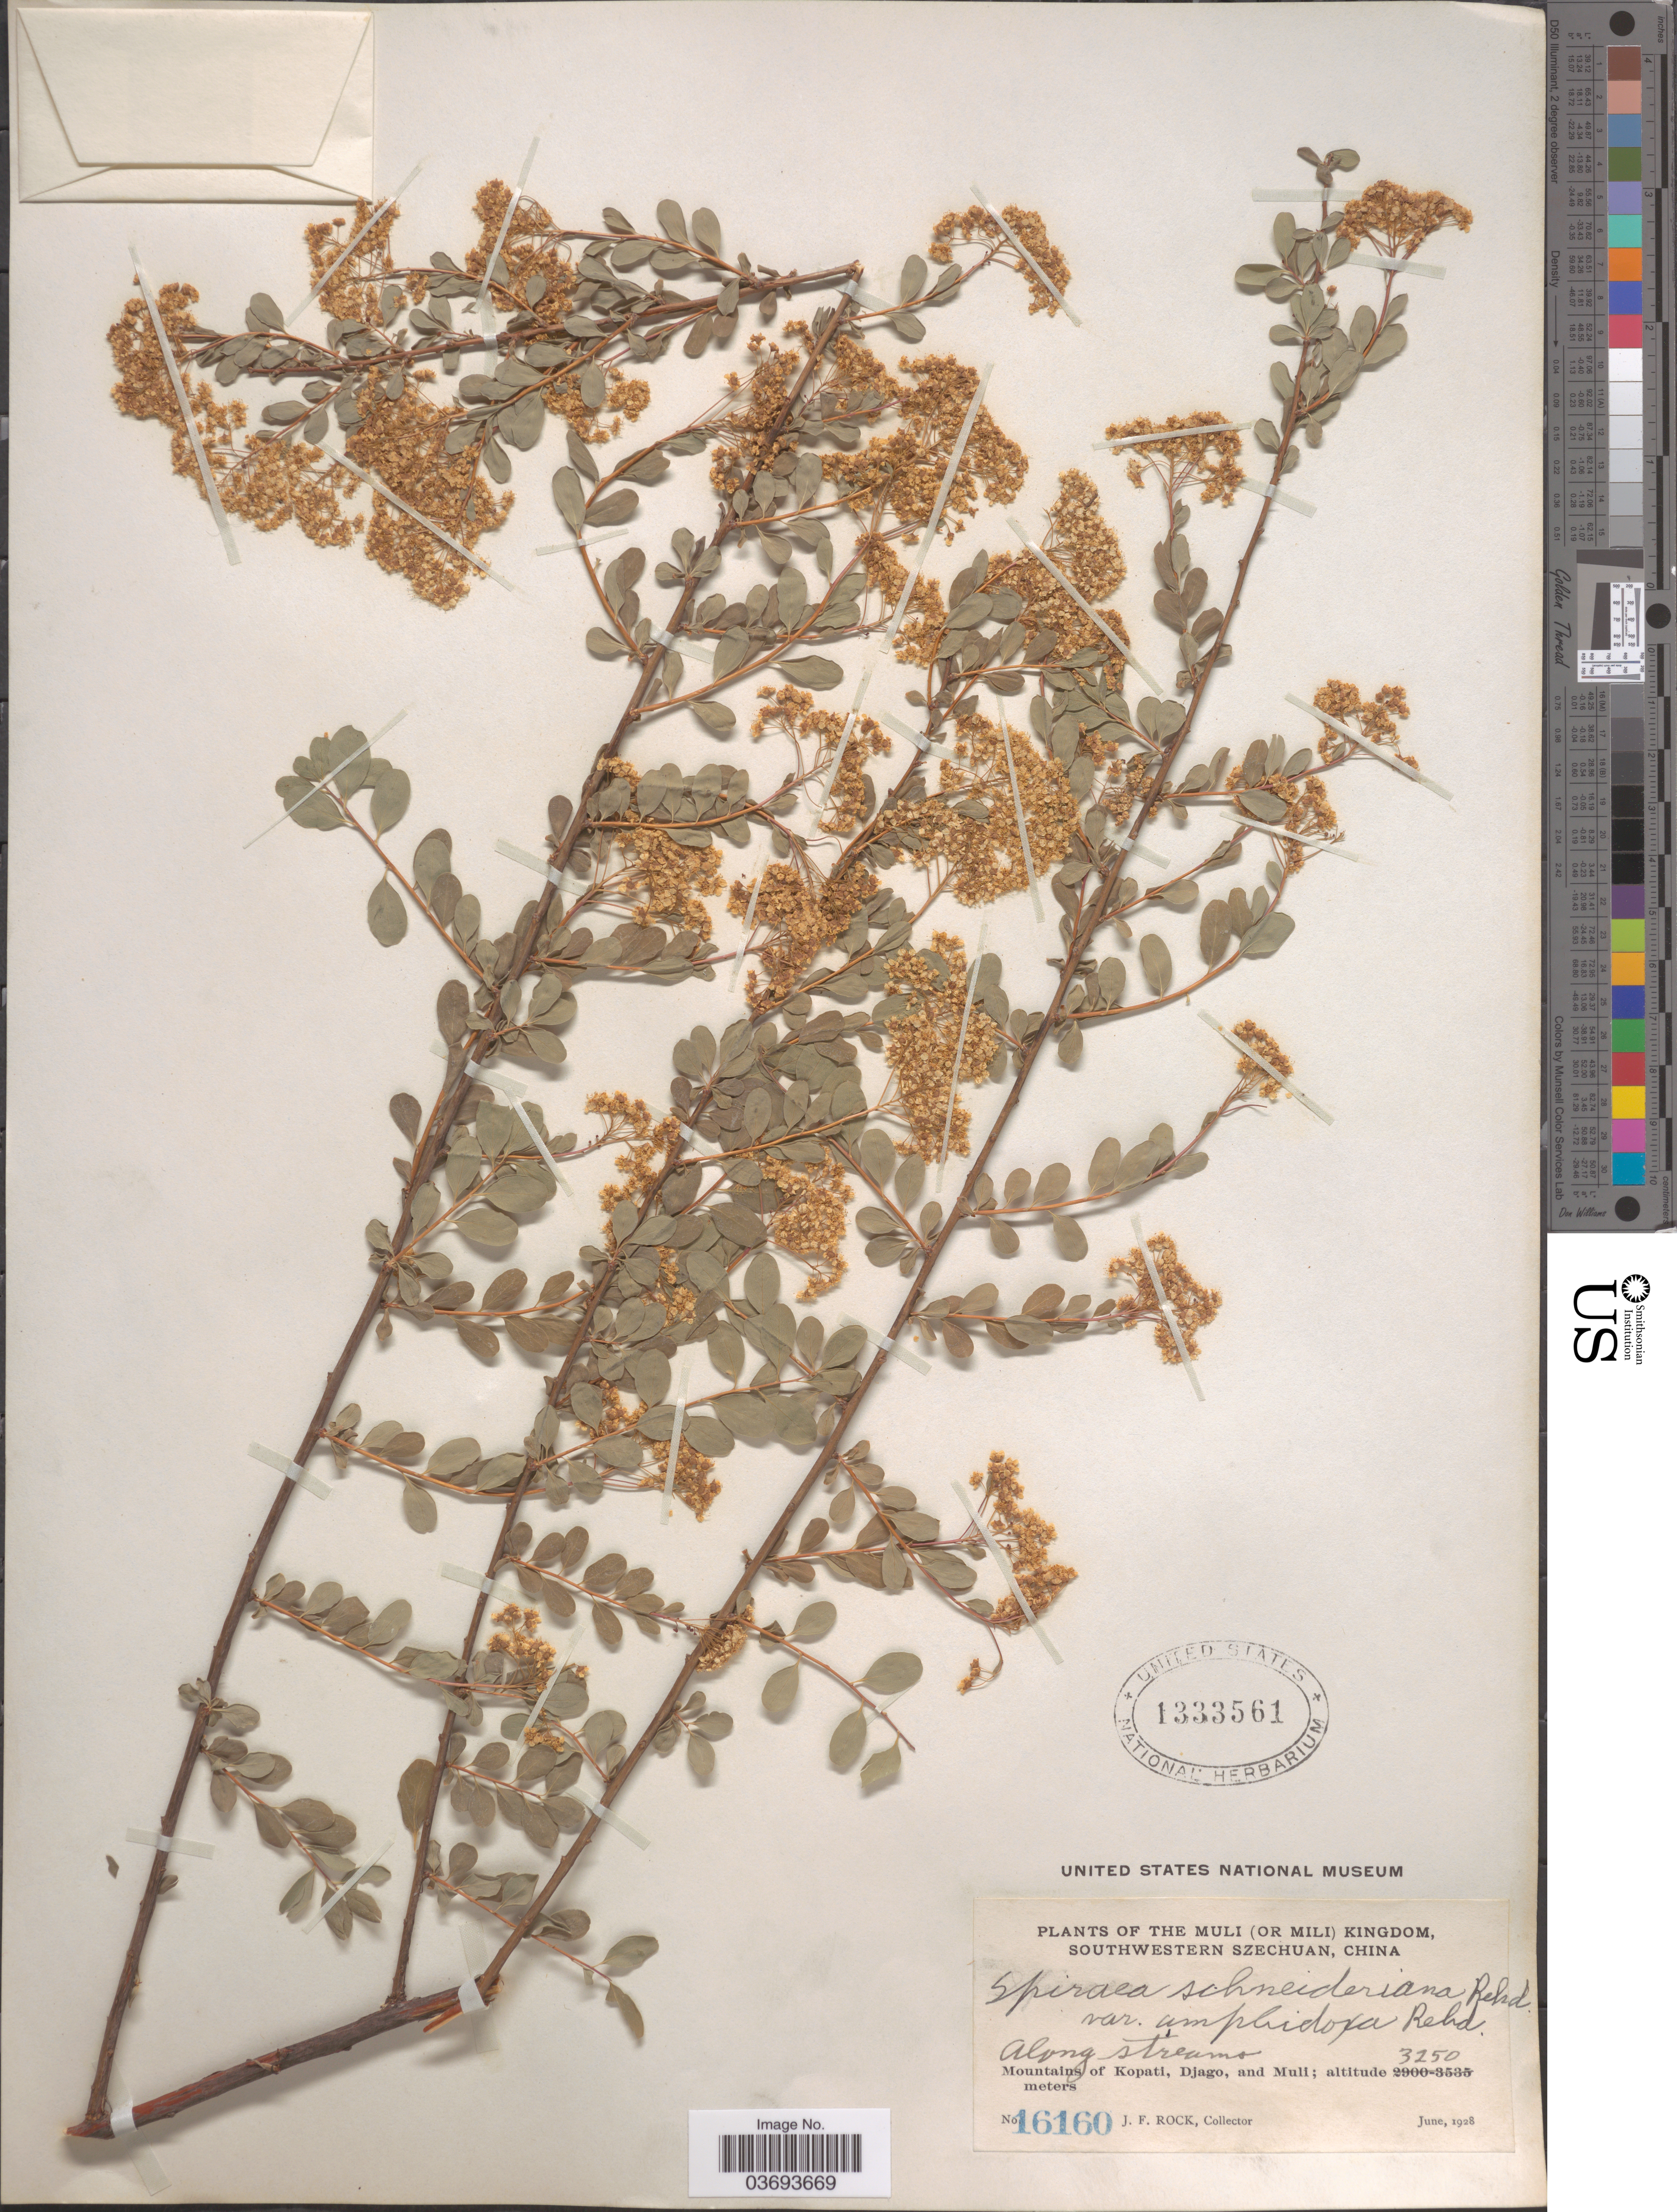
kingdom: Plantae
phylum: Tracheophyta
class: Magnoliopsida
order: Rosales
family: Rosaceae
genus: Spiraea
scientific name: Spiraea schneideriana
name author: Rehder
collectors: J. Rock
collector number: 16160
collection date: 1928-06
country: China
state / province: Sichuan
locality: The Muli (or Mili) Kingdom, Souhtwestern Szechuan. Along streams. Mountains or Kopati, Djago, and Muli.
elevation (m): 3150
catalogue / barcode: US 1333561